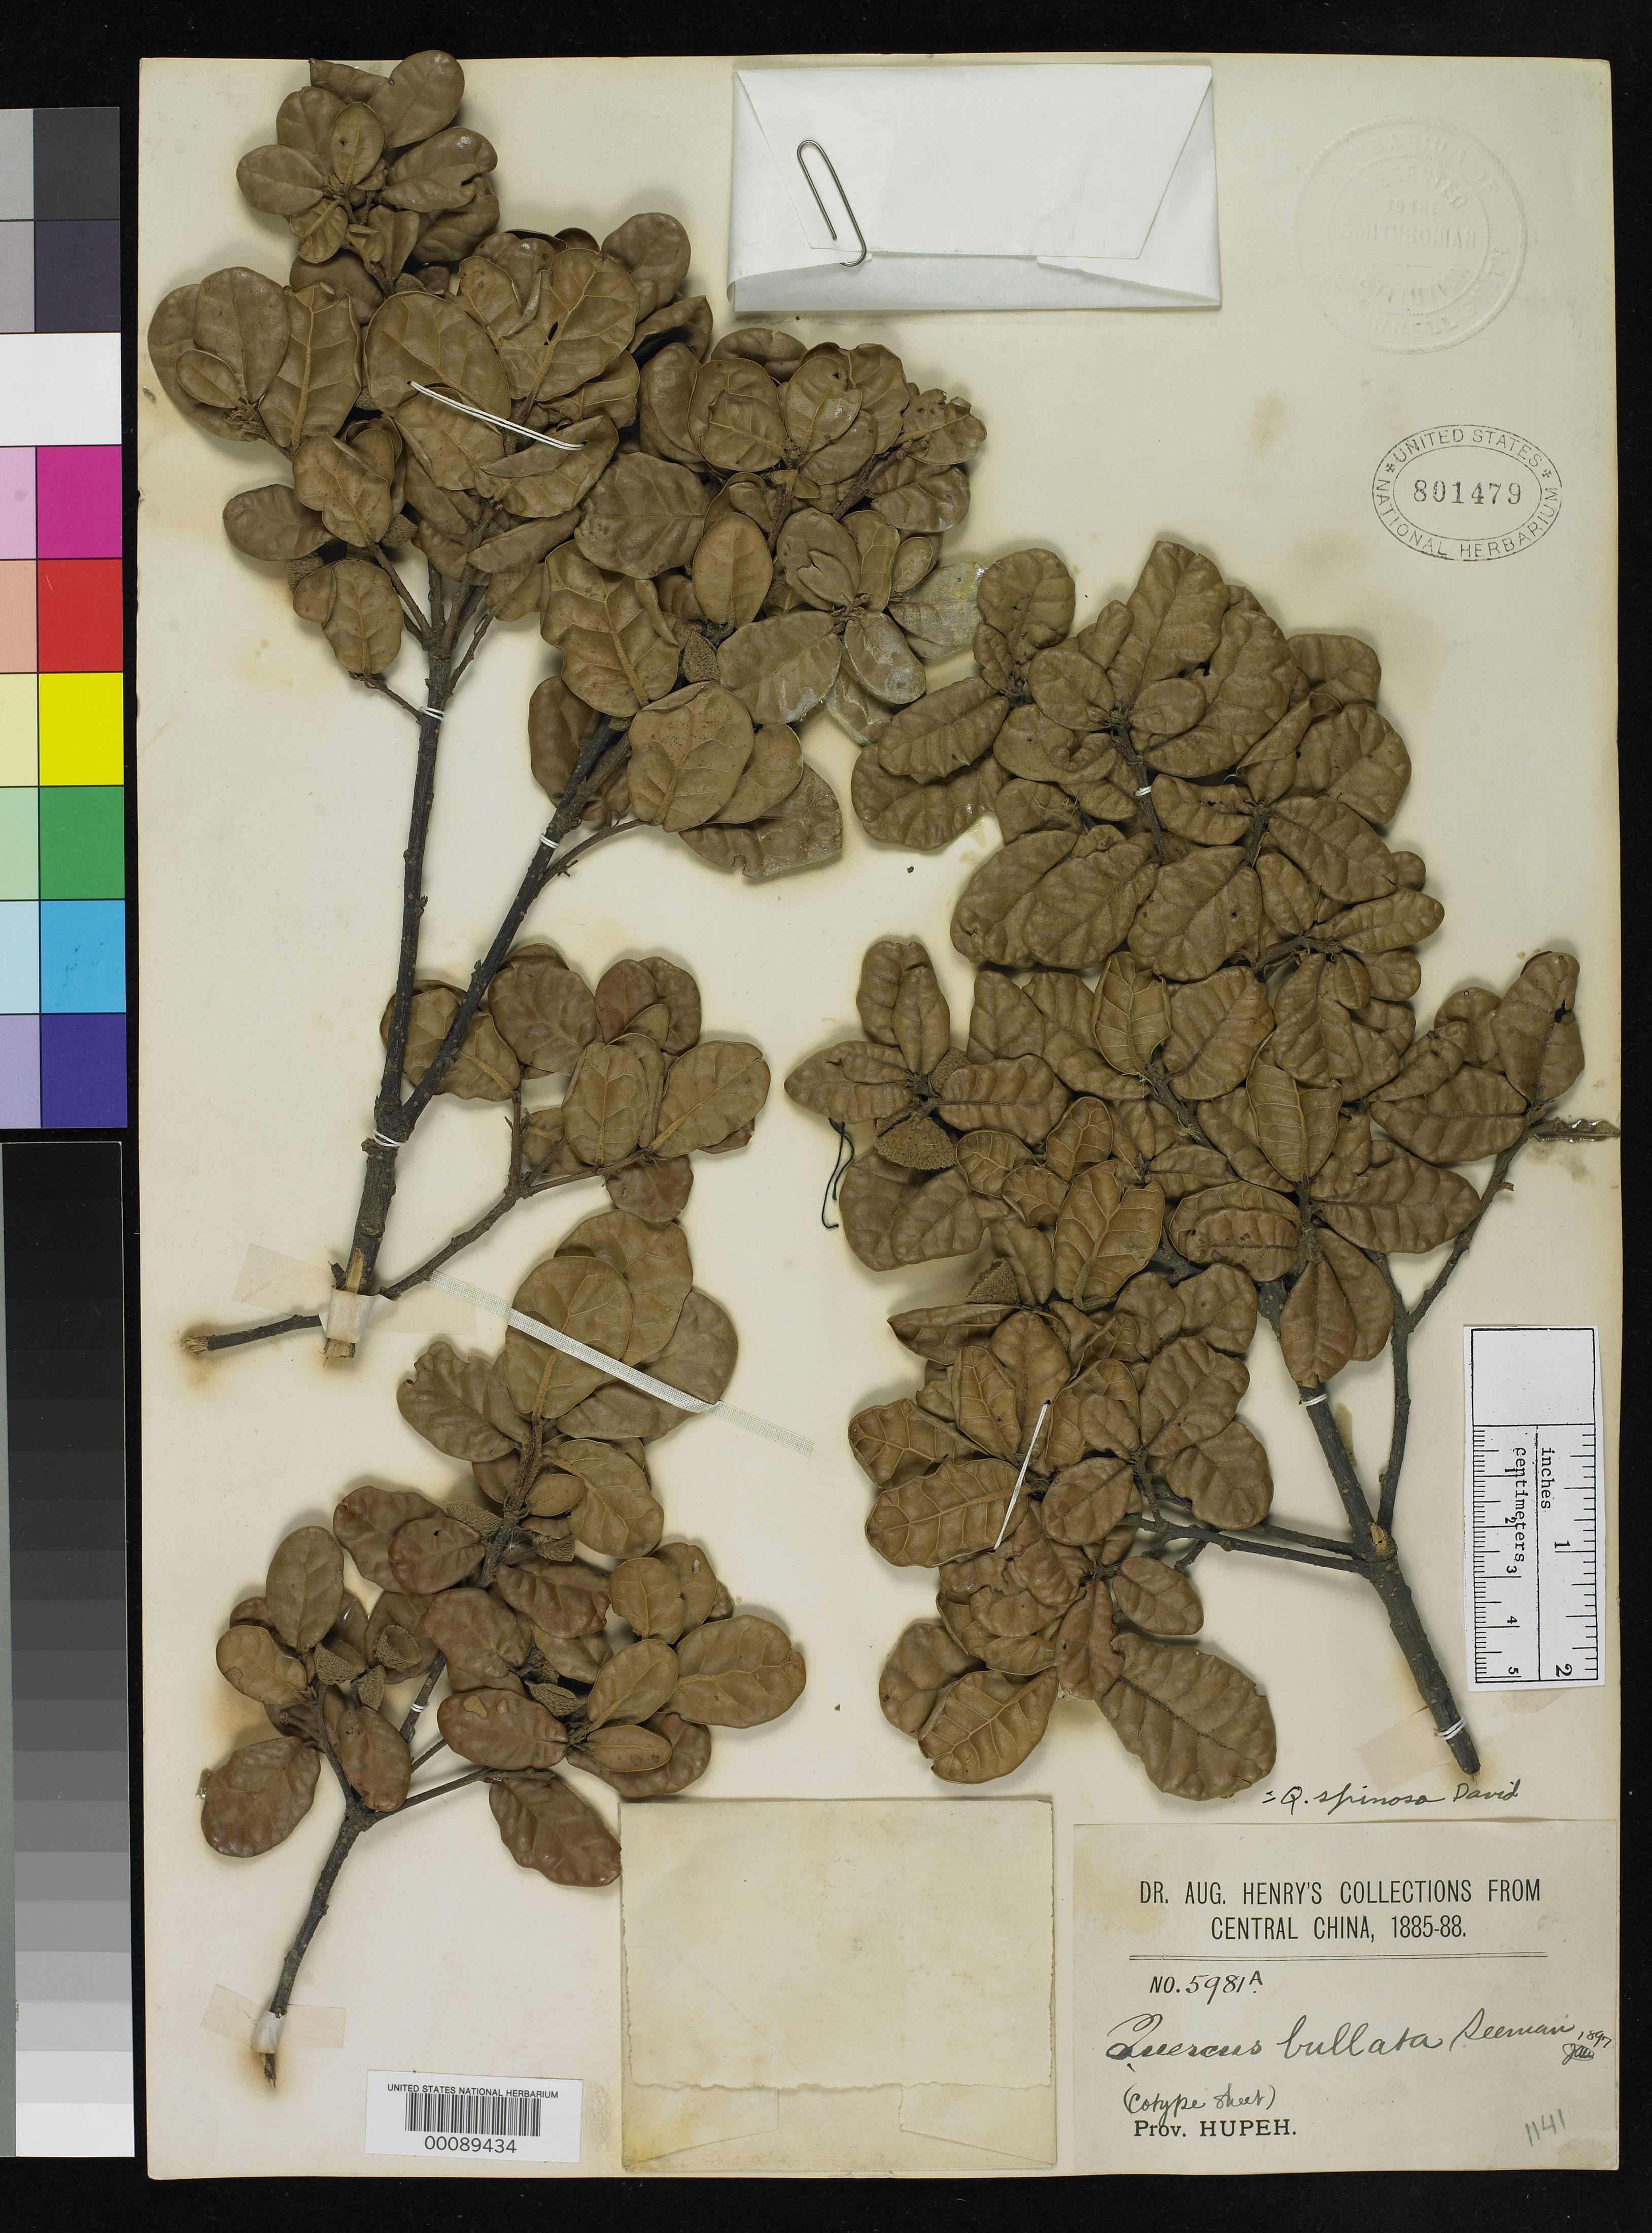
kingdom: Plantae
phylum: Tracheophyta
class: Magnoliopsida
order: Fagales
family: Fagaceae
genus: Quercus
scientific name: Quercus bullata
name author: Seemen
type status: Isotype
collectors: A. Henry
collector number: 5981 A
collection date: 1885/1888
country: China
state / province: Hubei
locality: Central China. Prov. Hupeh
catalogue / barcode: US 801479